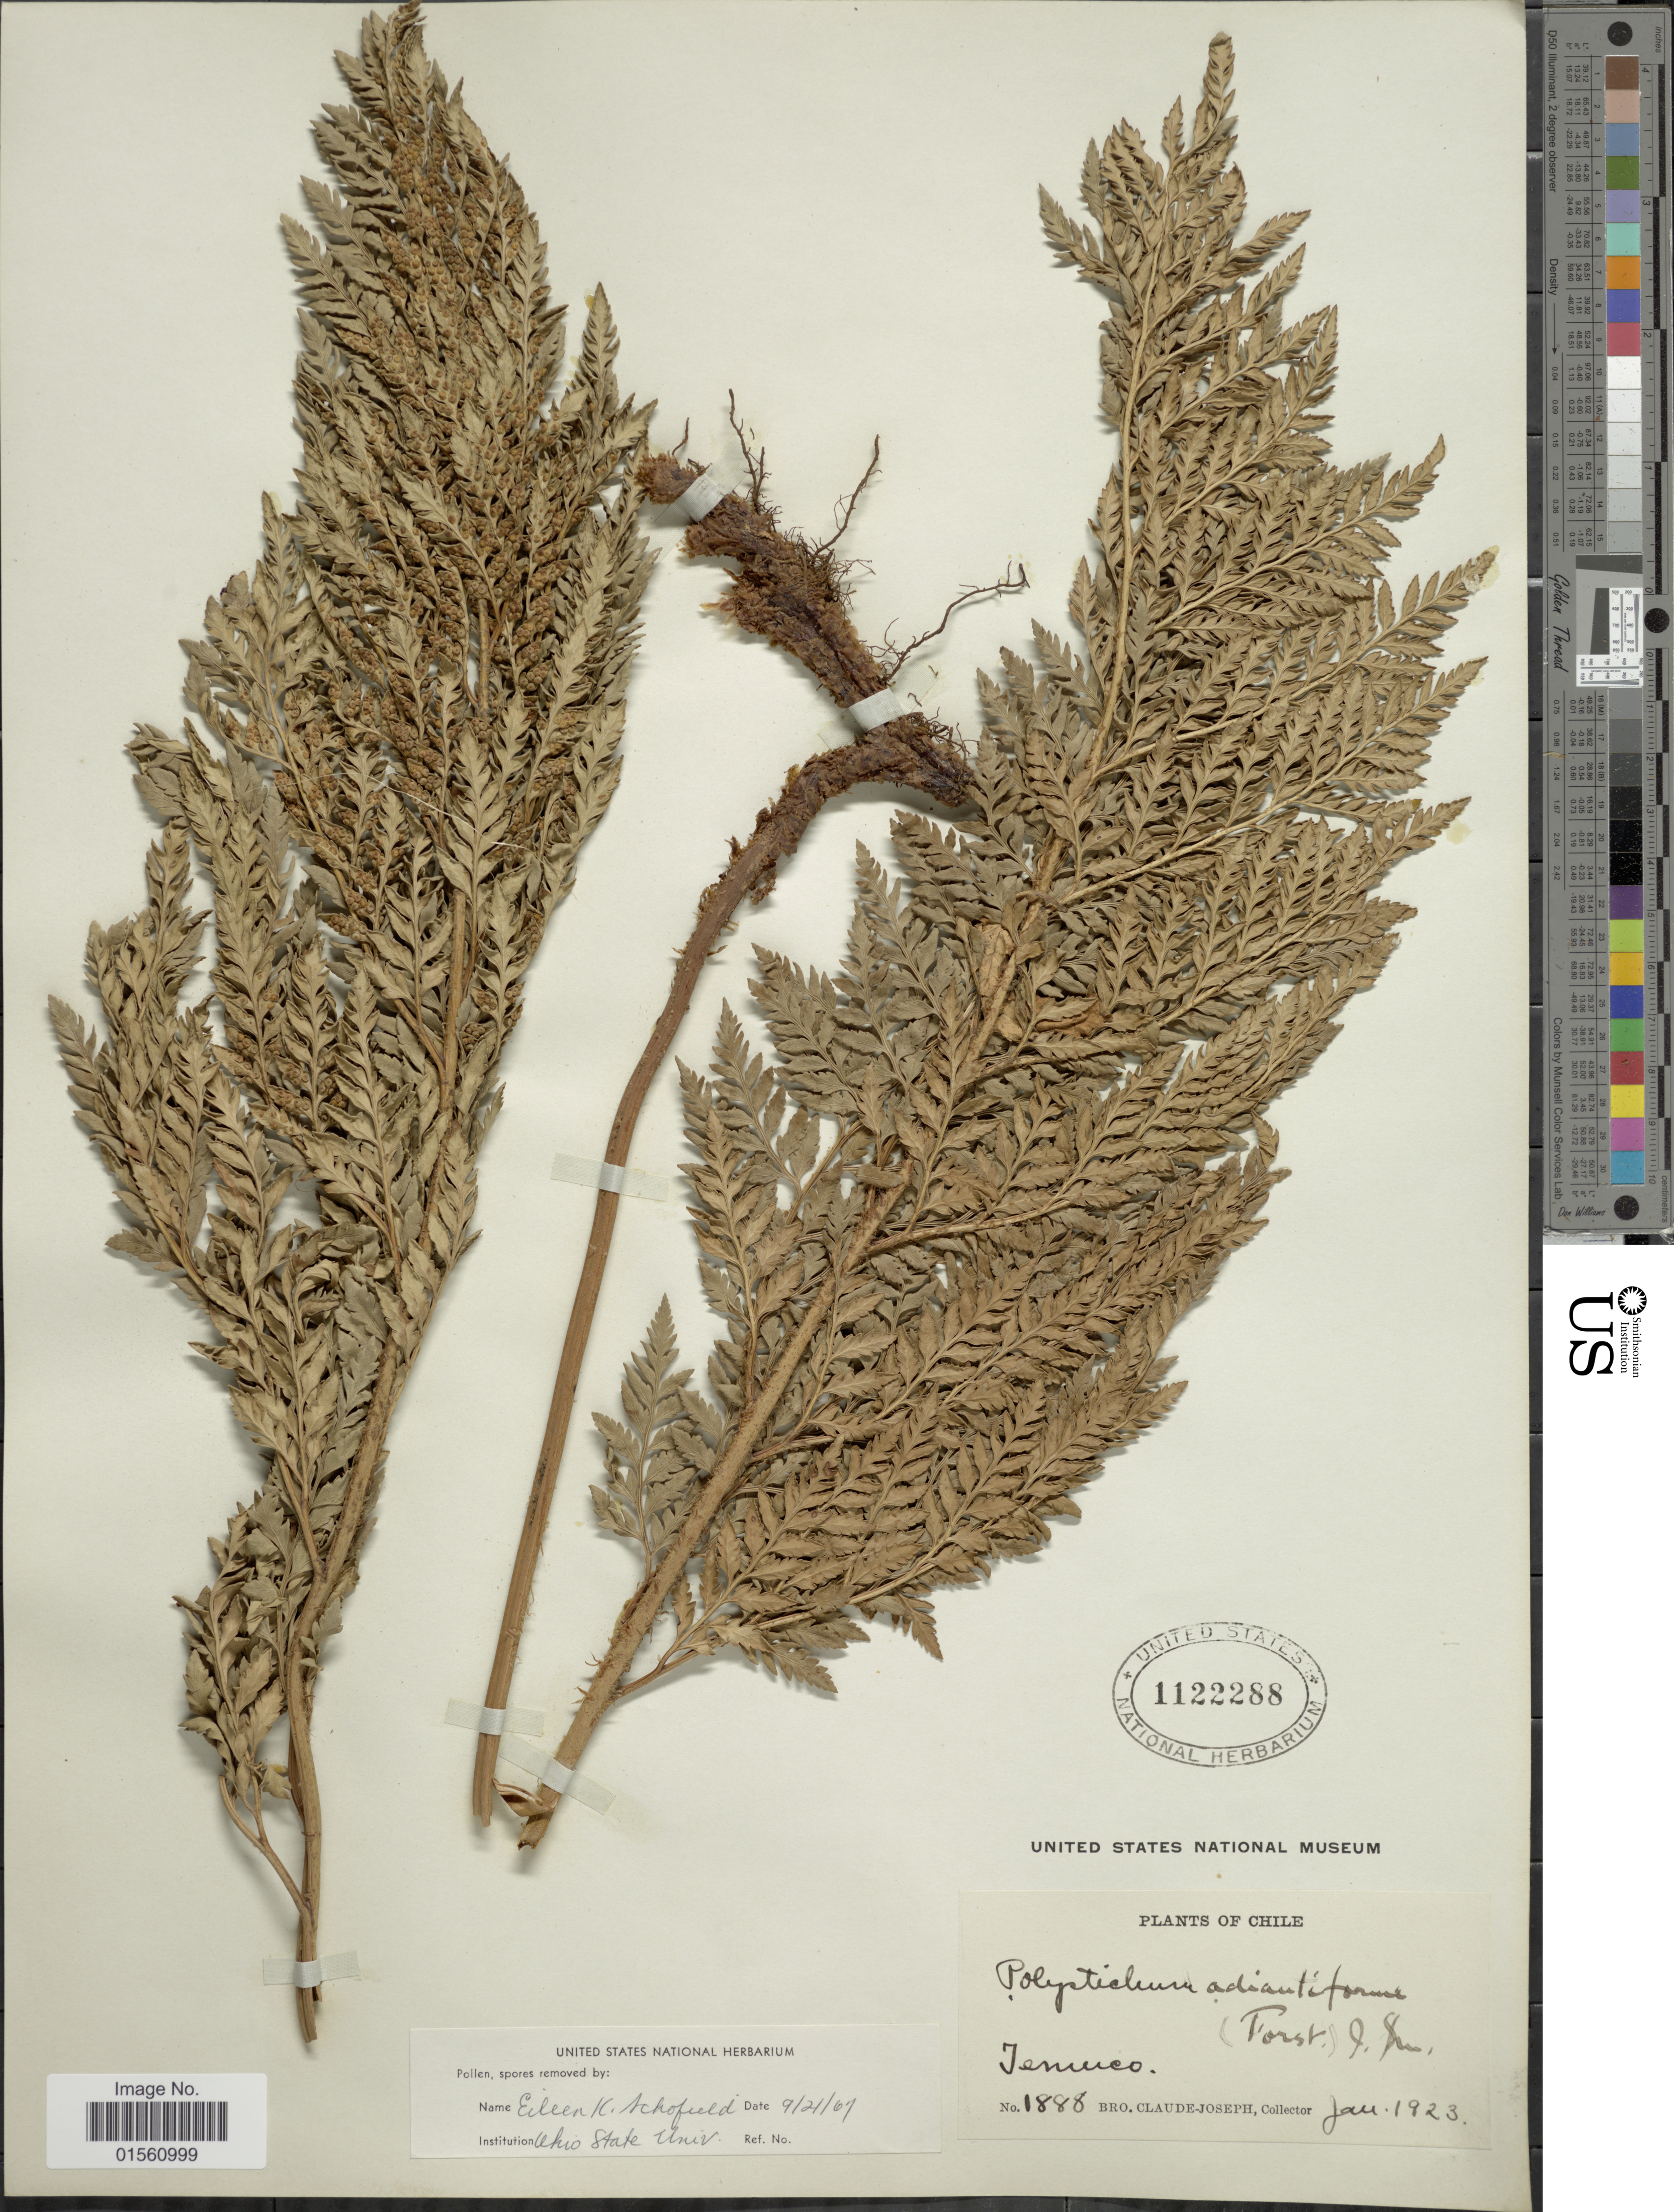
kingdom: Plantae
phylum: Tracheophyta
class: Polypodiopsida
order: Polypodiales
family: Dryopteridaceae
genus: Rumohra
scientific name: Rumohra adiantiformis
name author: (G. Forst.) Ching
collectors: Bro. Claude-Joseph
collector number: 1888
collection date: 1923-01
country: Chile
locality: Temuco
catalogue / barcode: US 1122288